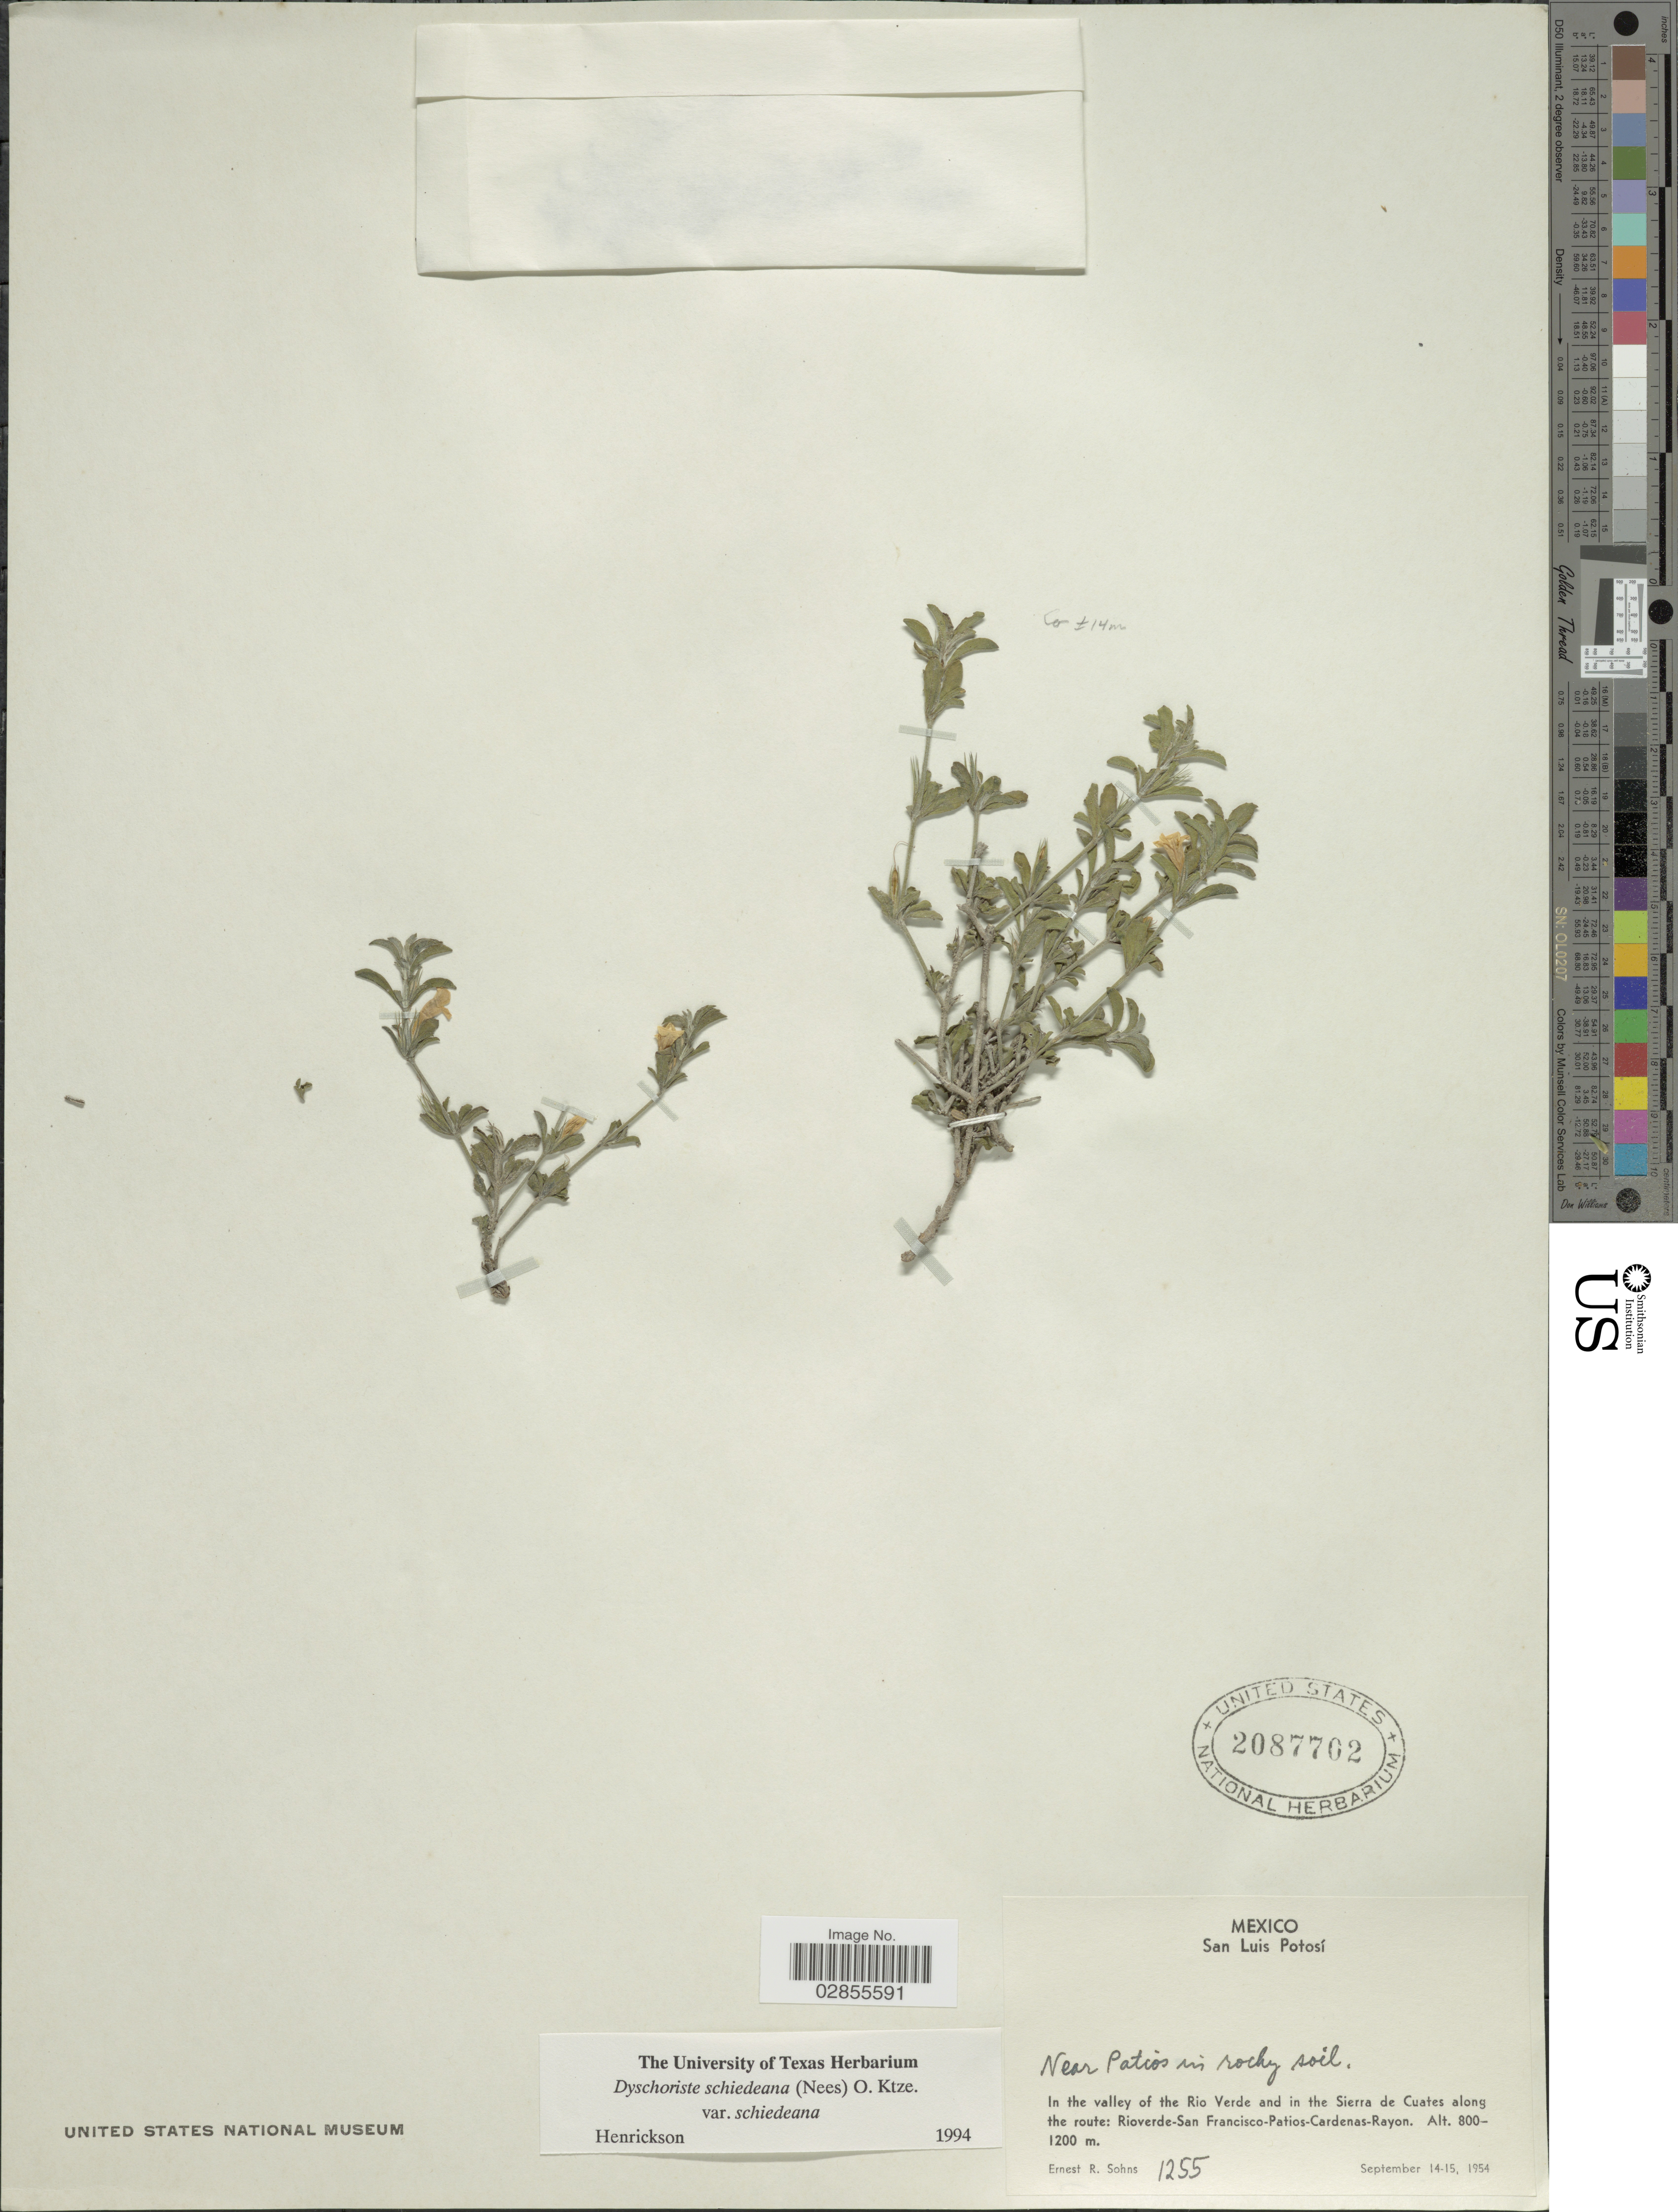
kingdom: Plantae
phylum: Tracheophyta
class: Magnoliopsida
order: Lamiales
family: Acanthaceae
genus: Dyschoriste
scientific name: Dyschoriste schiedeana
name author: (Nees) Kuntze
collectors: E. R. Sohns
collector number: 1255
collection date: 1954-09-14/1954-09-15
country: Mexico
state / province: San Luis Potosí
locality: Near Patios in rocky soil. In the valley of the Rio Verde and in the Sierra de Cuates along the route: Rioverde-San Francisco-Patios-Cardenas-Rayon.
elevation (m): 800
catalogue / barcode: US 2087702